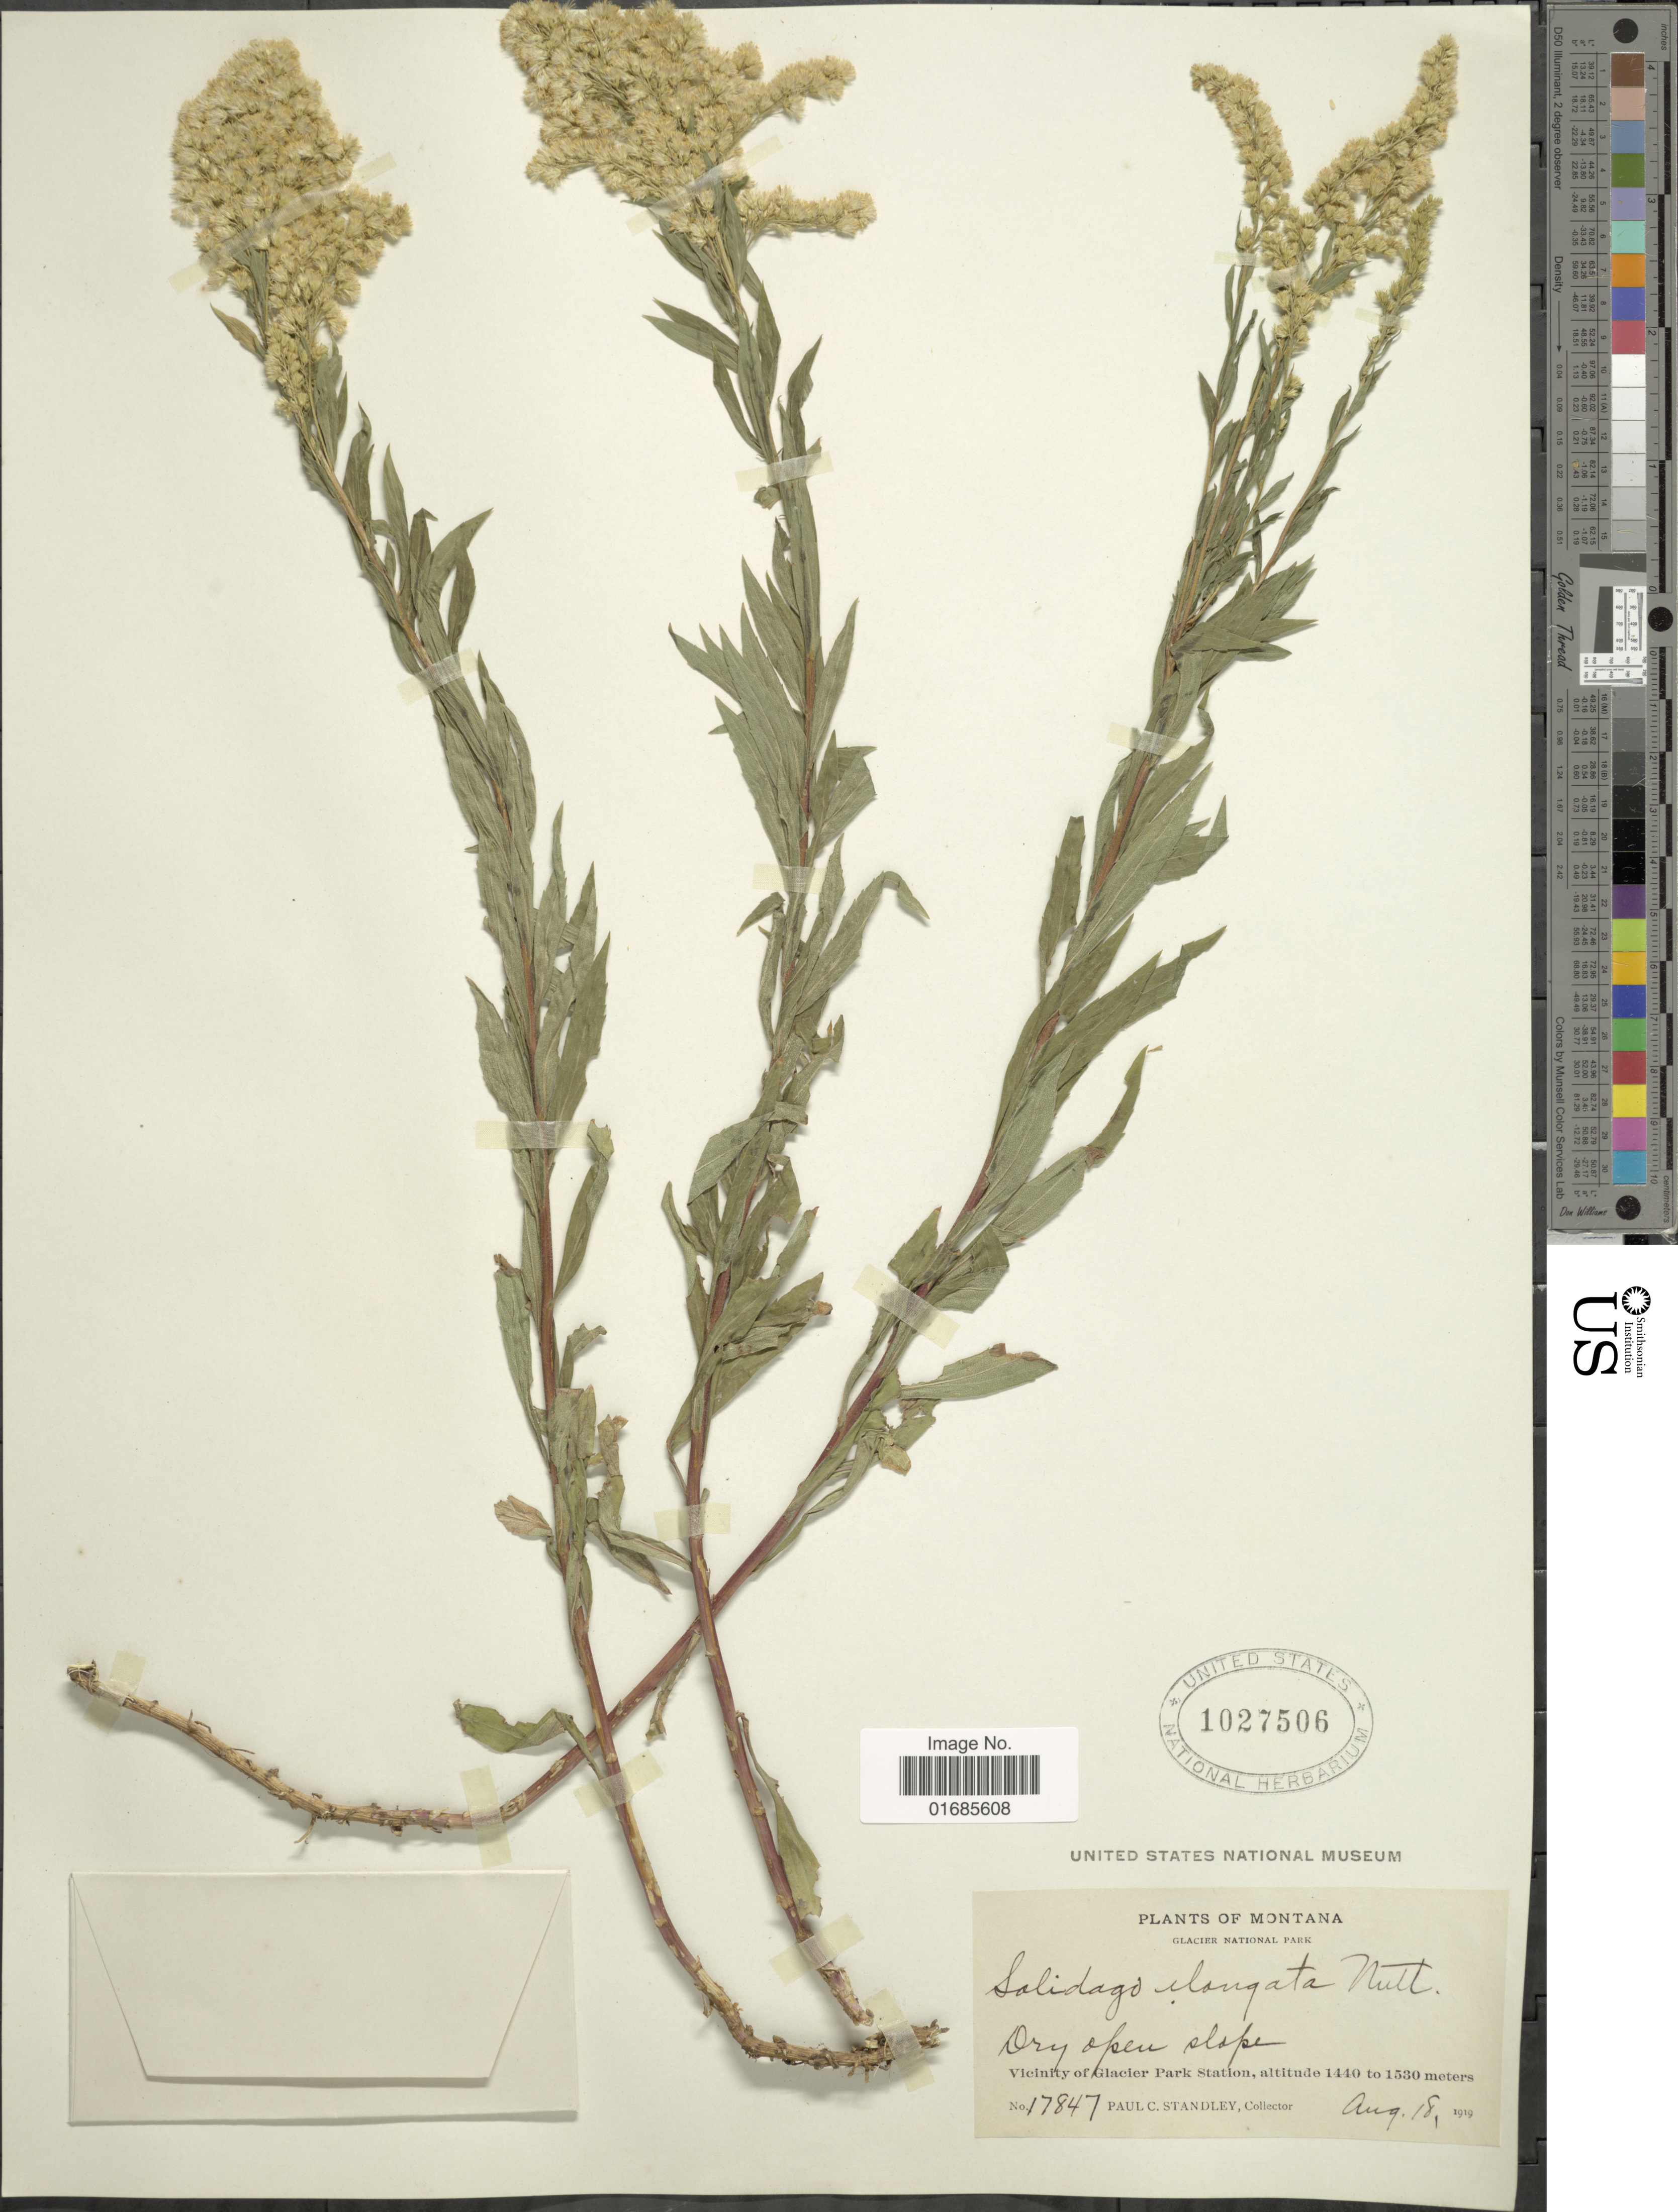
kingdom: Plantae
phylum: Tracheophyta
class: Magnoliopsida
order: Asterales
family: Asteraceae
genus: Solidago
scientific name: Solidago canadensis var. salebrosa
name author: (Piper) M.E. Jones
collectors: P. C. Standley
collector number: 17847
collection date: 1919-08-18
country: United States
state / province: Montana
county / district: Glacier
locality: Glacier National Park, Vicinity of Glacier Park Station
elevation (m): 1440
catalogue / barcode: US 1027506